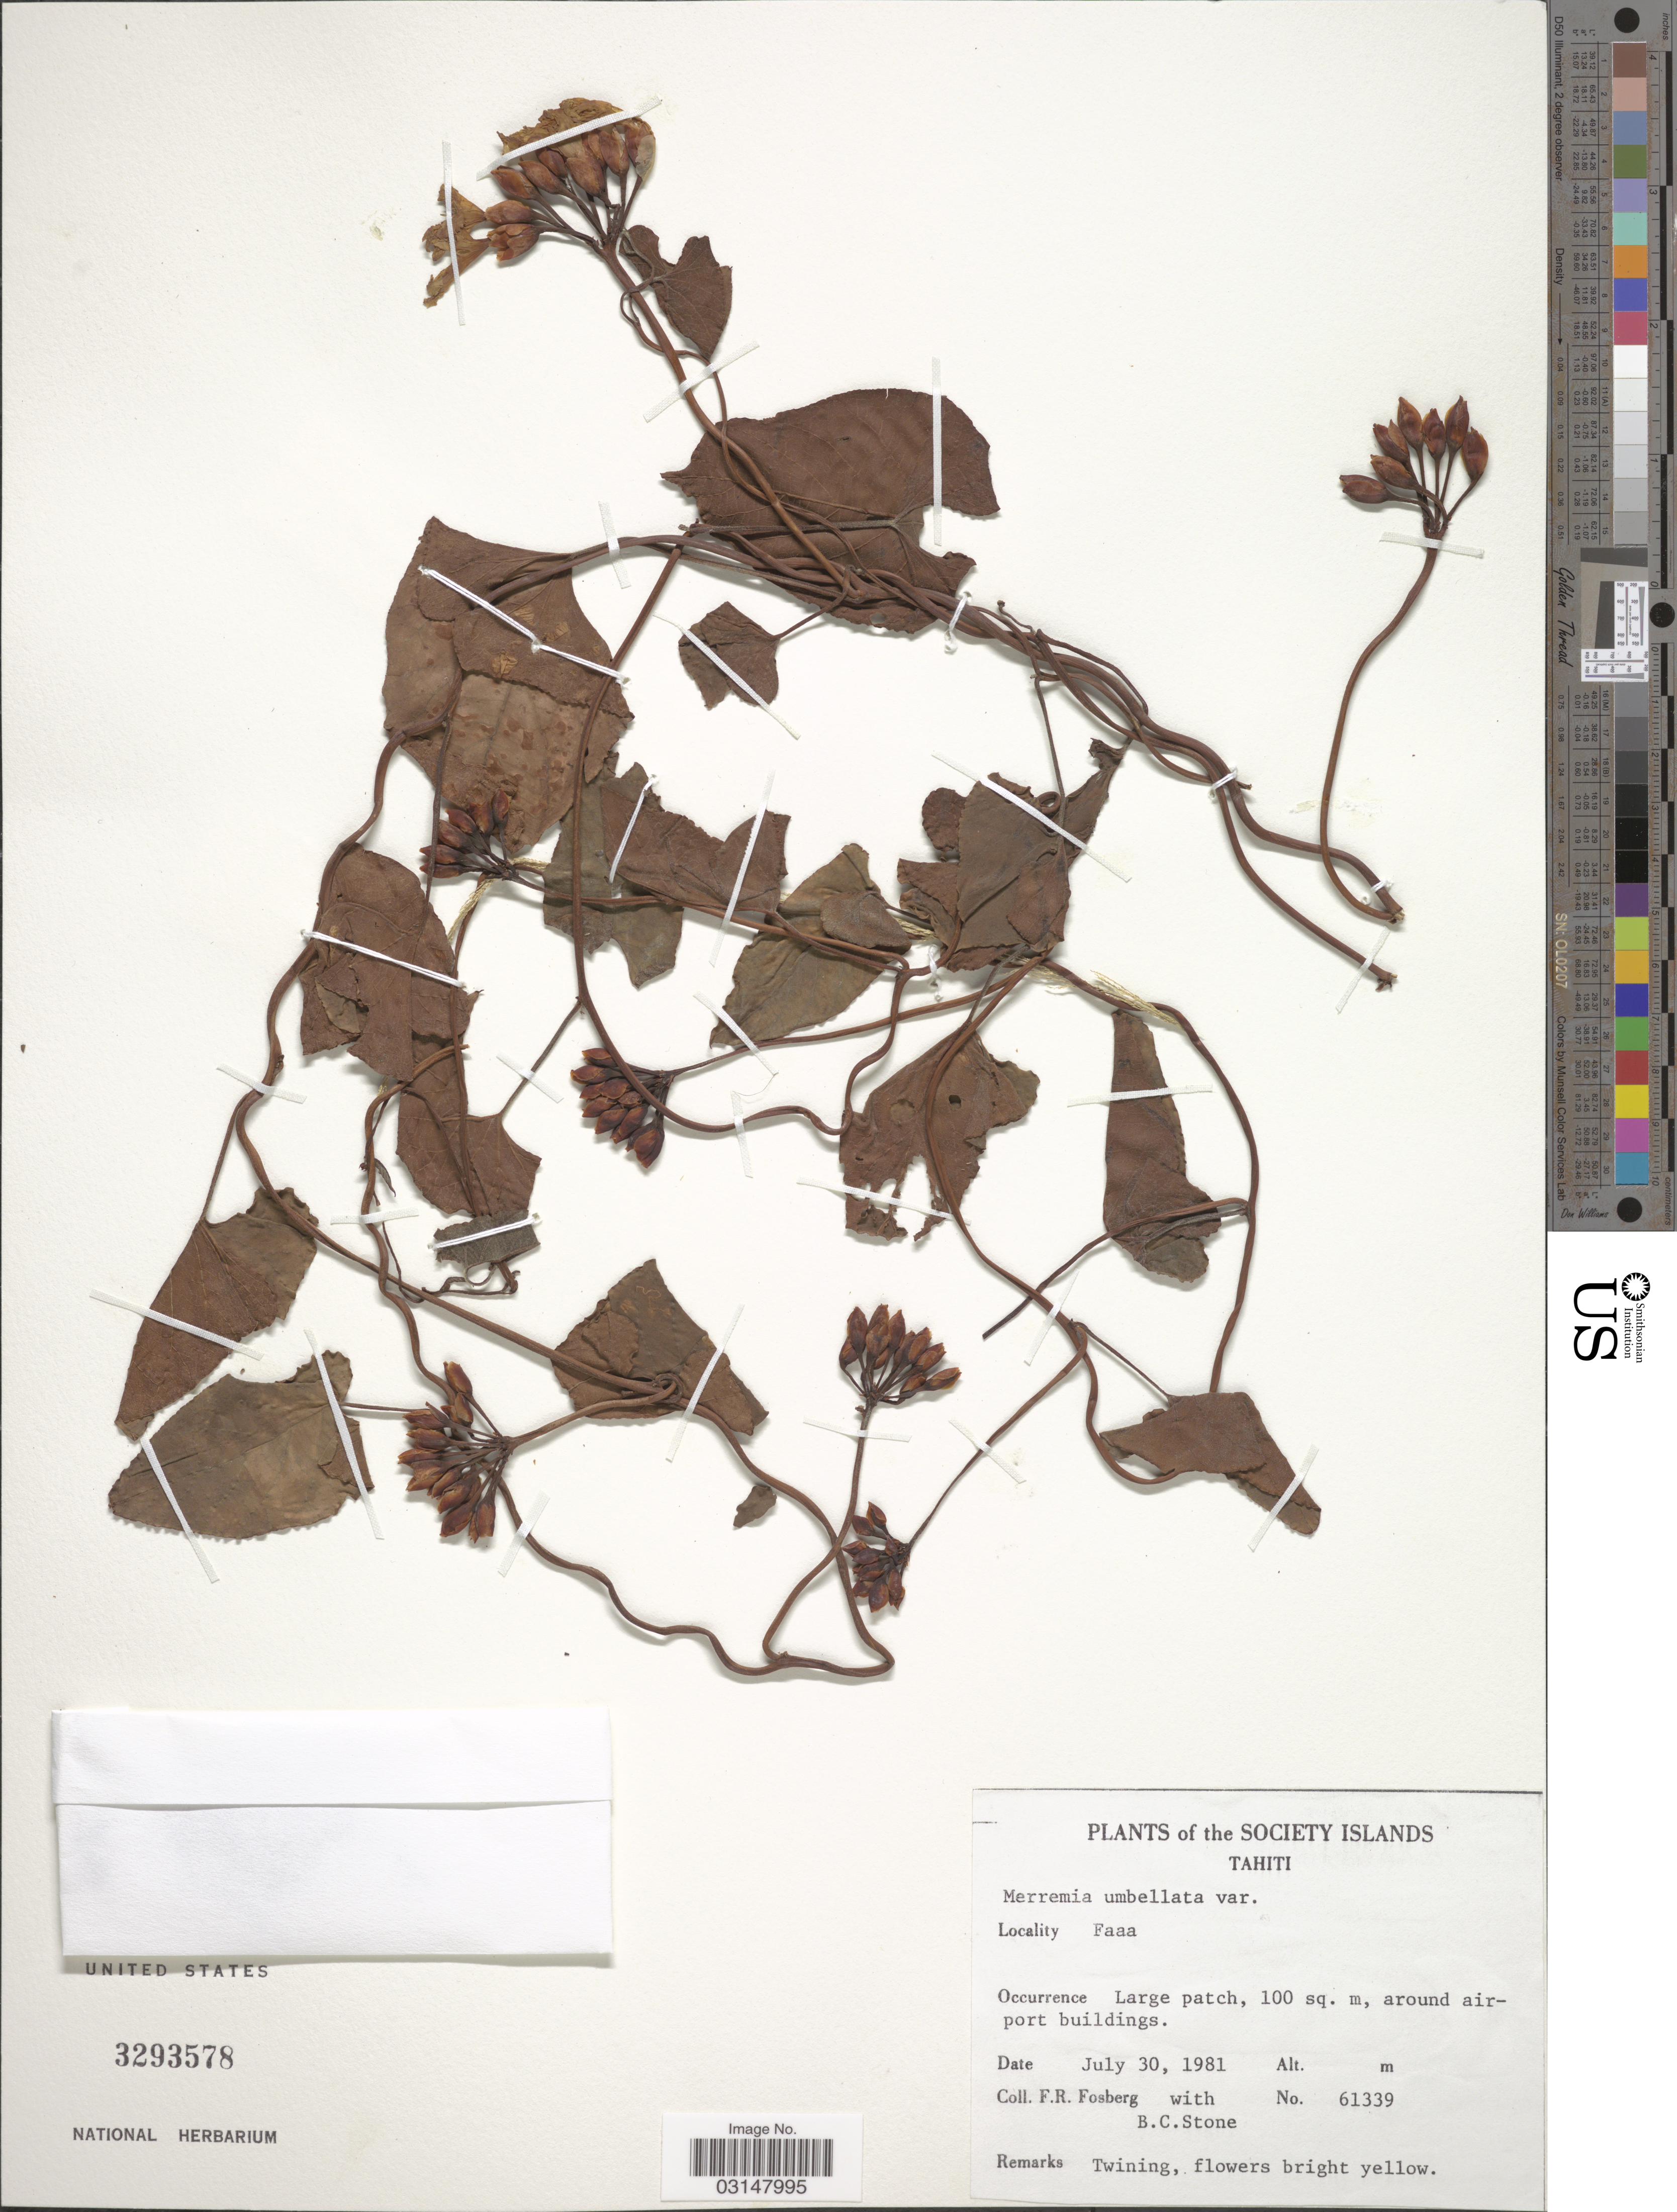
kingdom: Plantae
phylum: Tracheophyta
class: Magnoliopsida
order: Solanales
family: Convolvulaceae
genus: Camonea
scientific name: Camonea umbellata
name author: (L.) A. R. Simões & Staples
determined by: Wagner, W. L., (BOT), Smithsonian Institution - National Museum of Natural History (UNITED STATES)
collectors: F. R. Fosberg & B. C. Stone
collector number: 61339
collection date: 1981-07-30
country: French Polynesia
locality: The Society Islands. Tahiti. Faaa. Around airport buildings.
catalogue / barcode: US 3293578